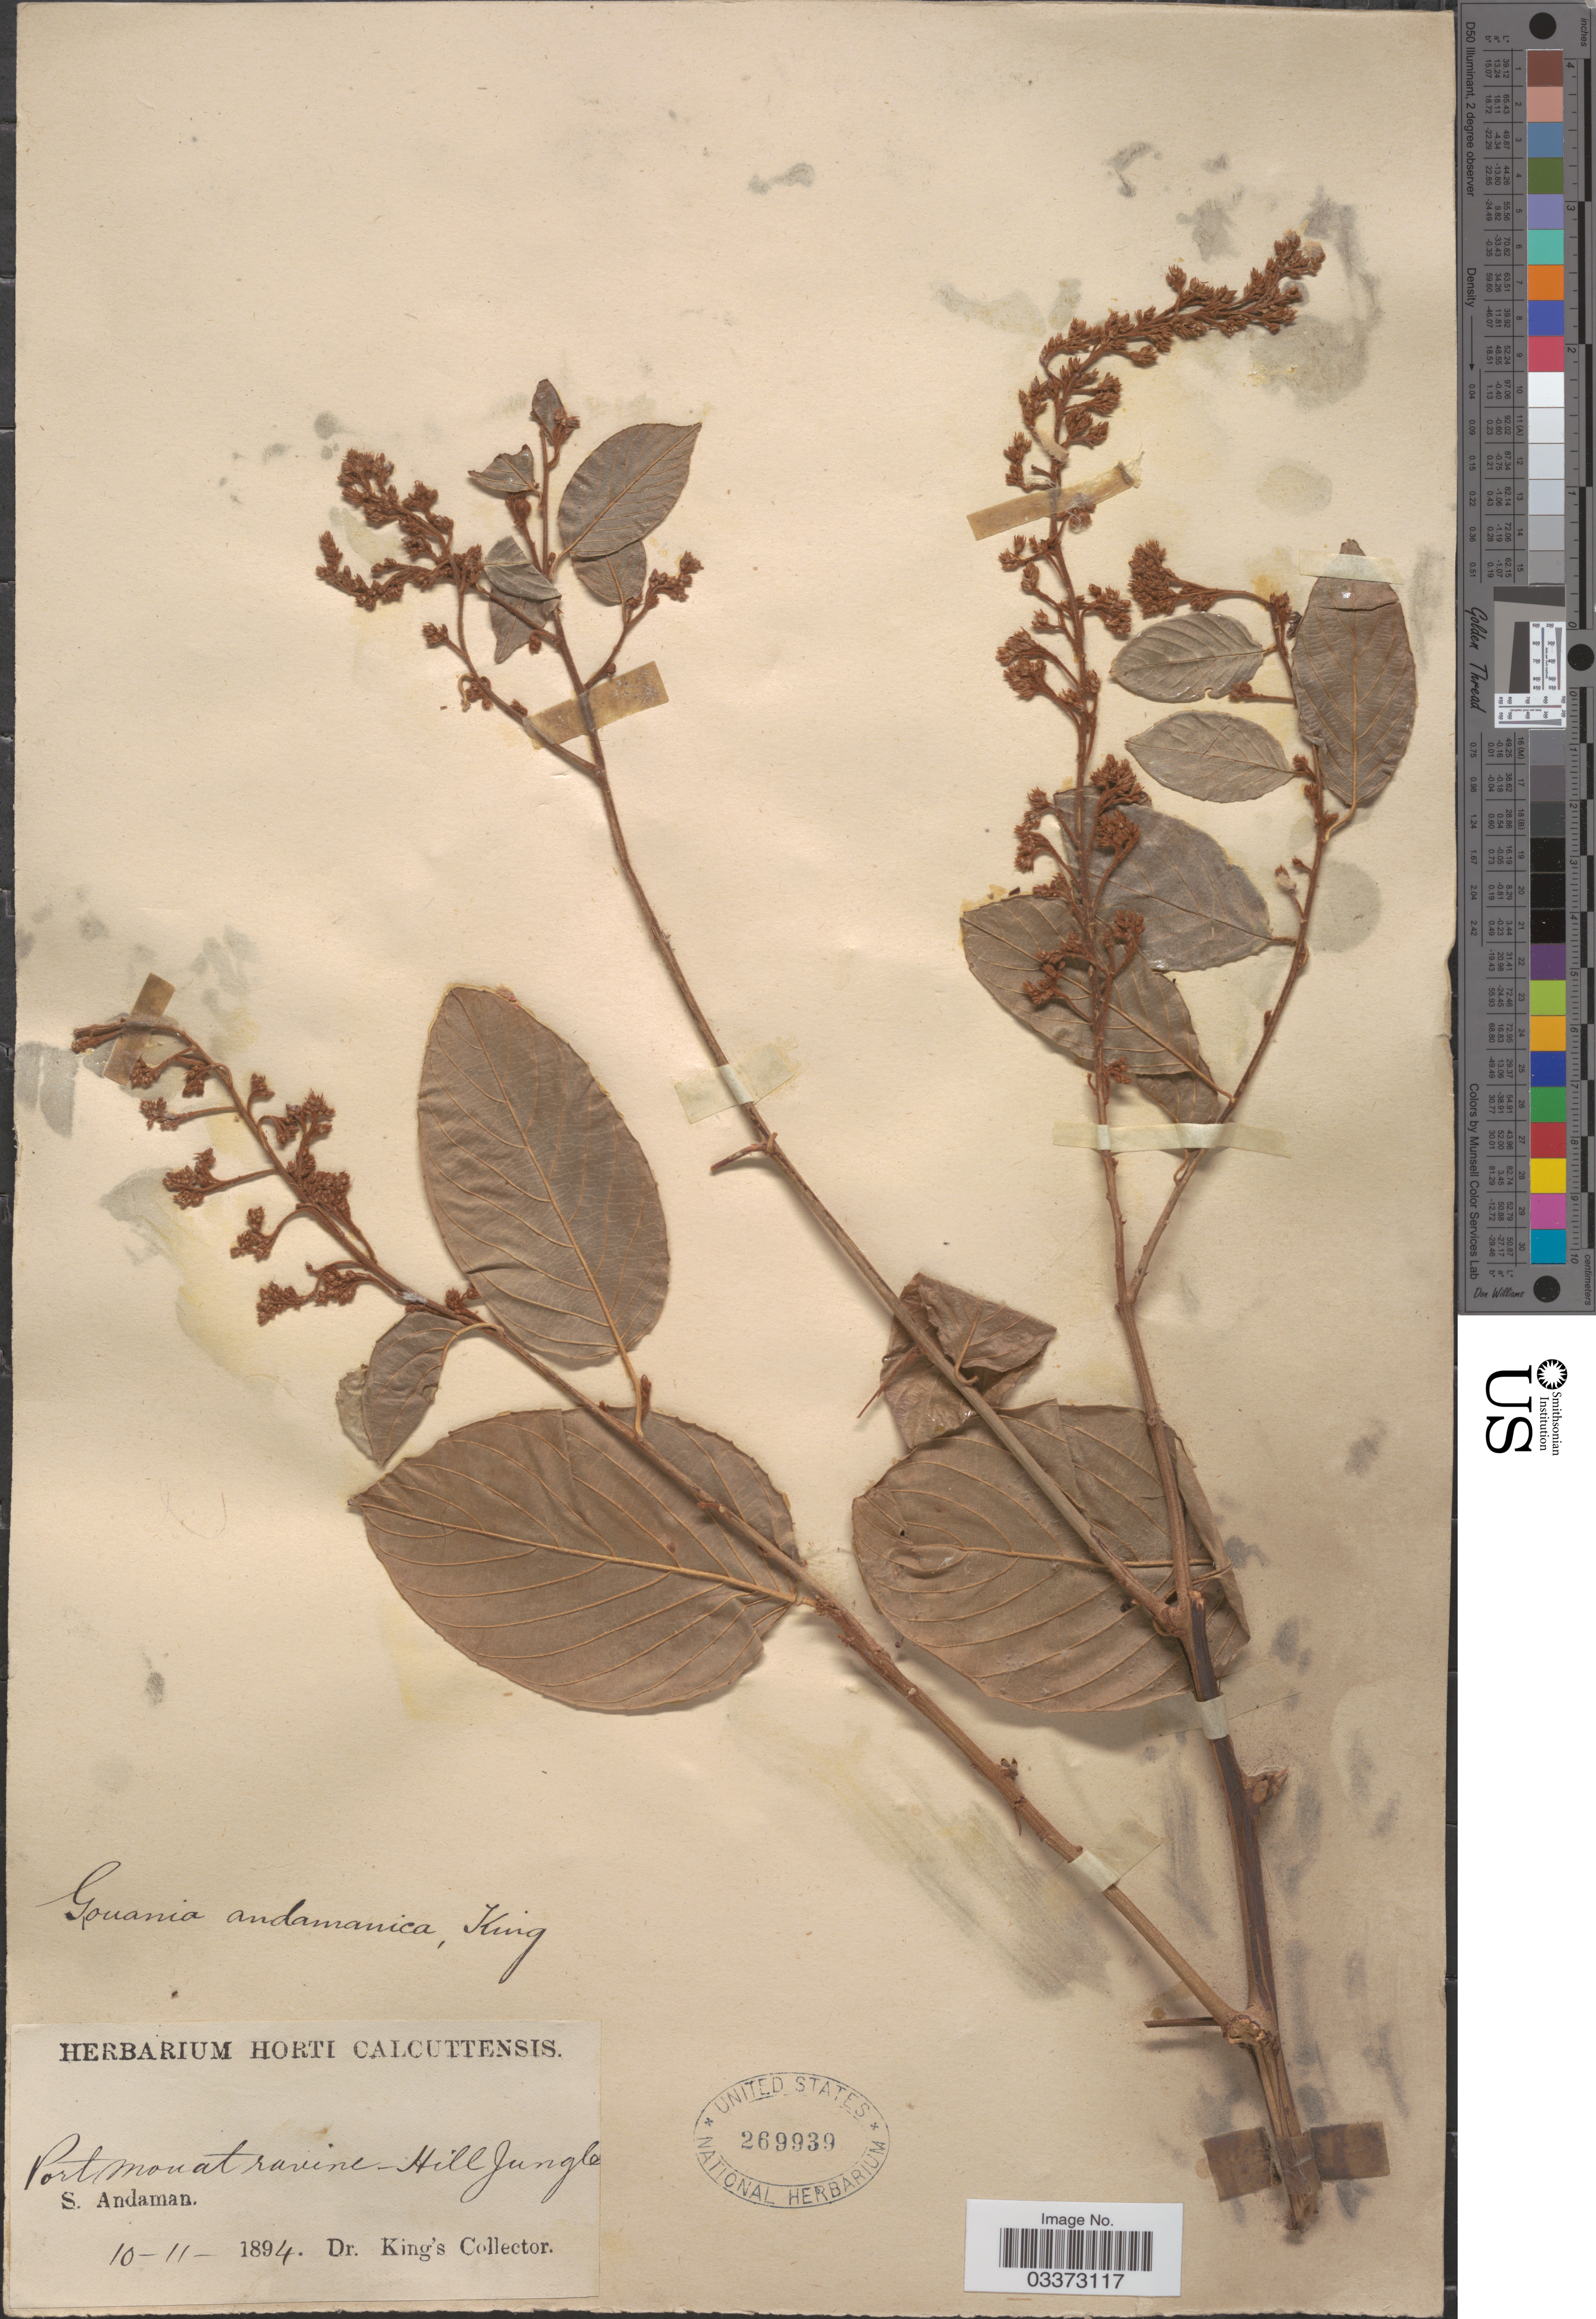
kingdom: Plantae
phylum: Tracheophyta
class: Magnoliopsida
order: Rosales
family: Rhamnaceae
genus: Gouania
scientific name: Gouania andamanica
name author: King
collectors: Dr. King's collector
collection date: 1894-11-10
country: India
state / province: Andaman and Nicobar Islands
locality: Port Mouat ravine - Hill Jungle. S. Andaman.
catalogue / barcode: US 269939